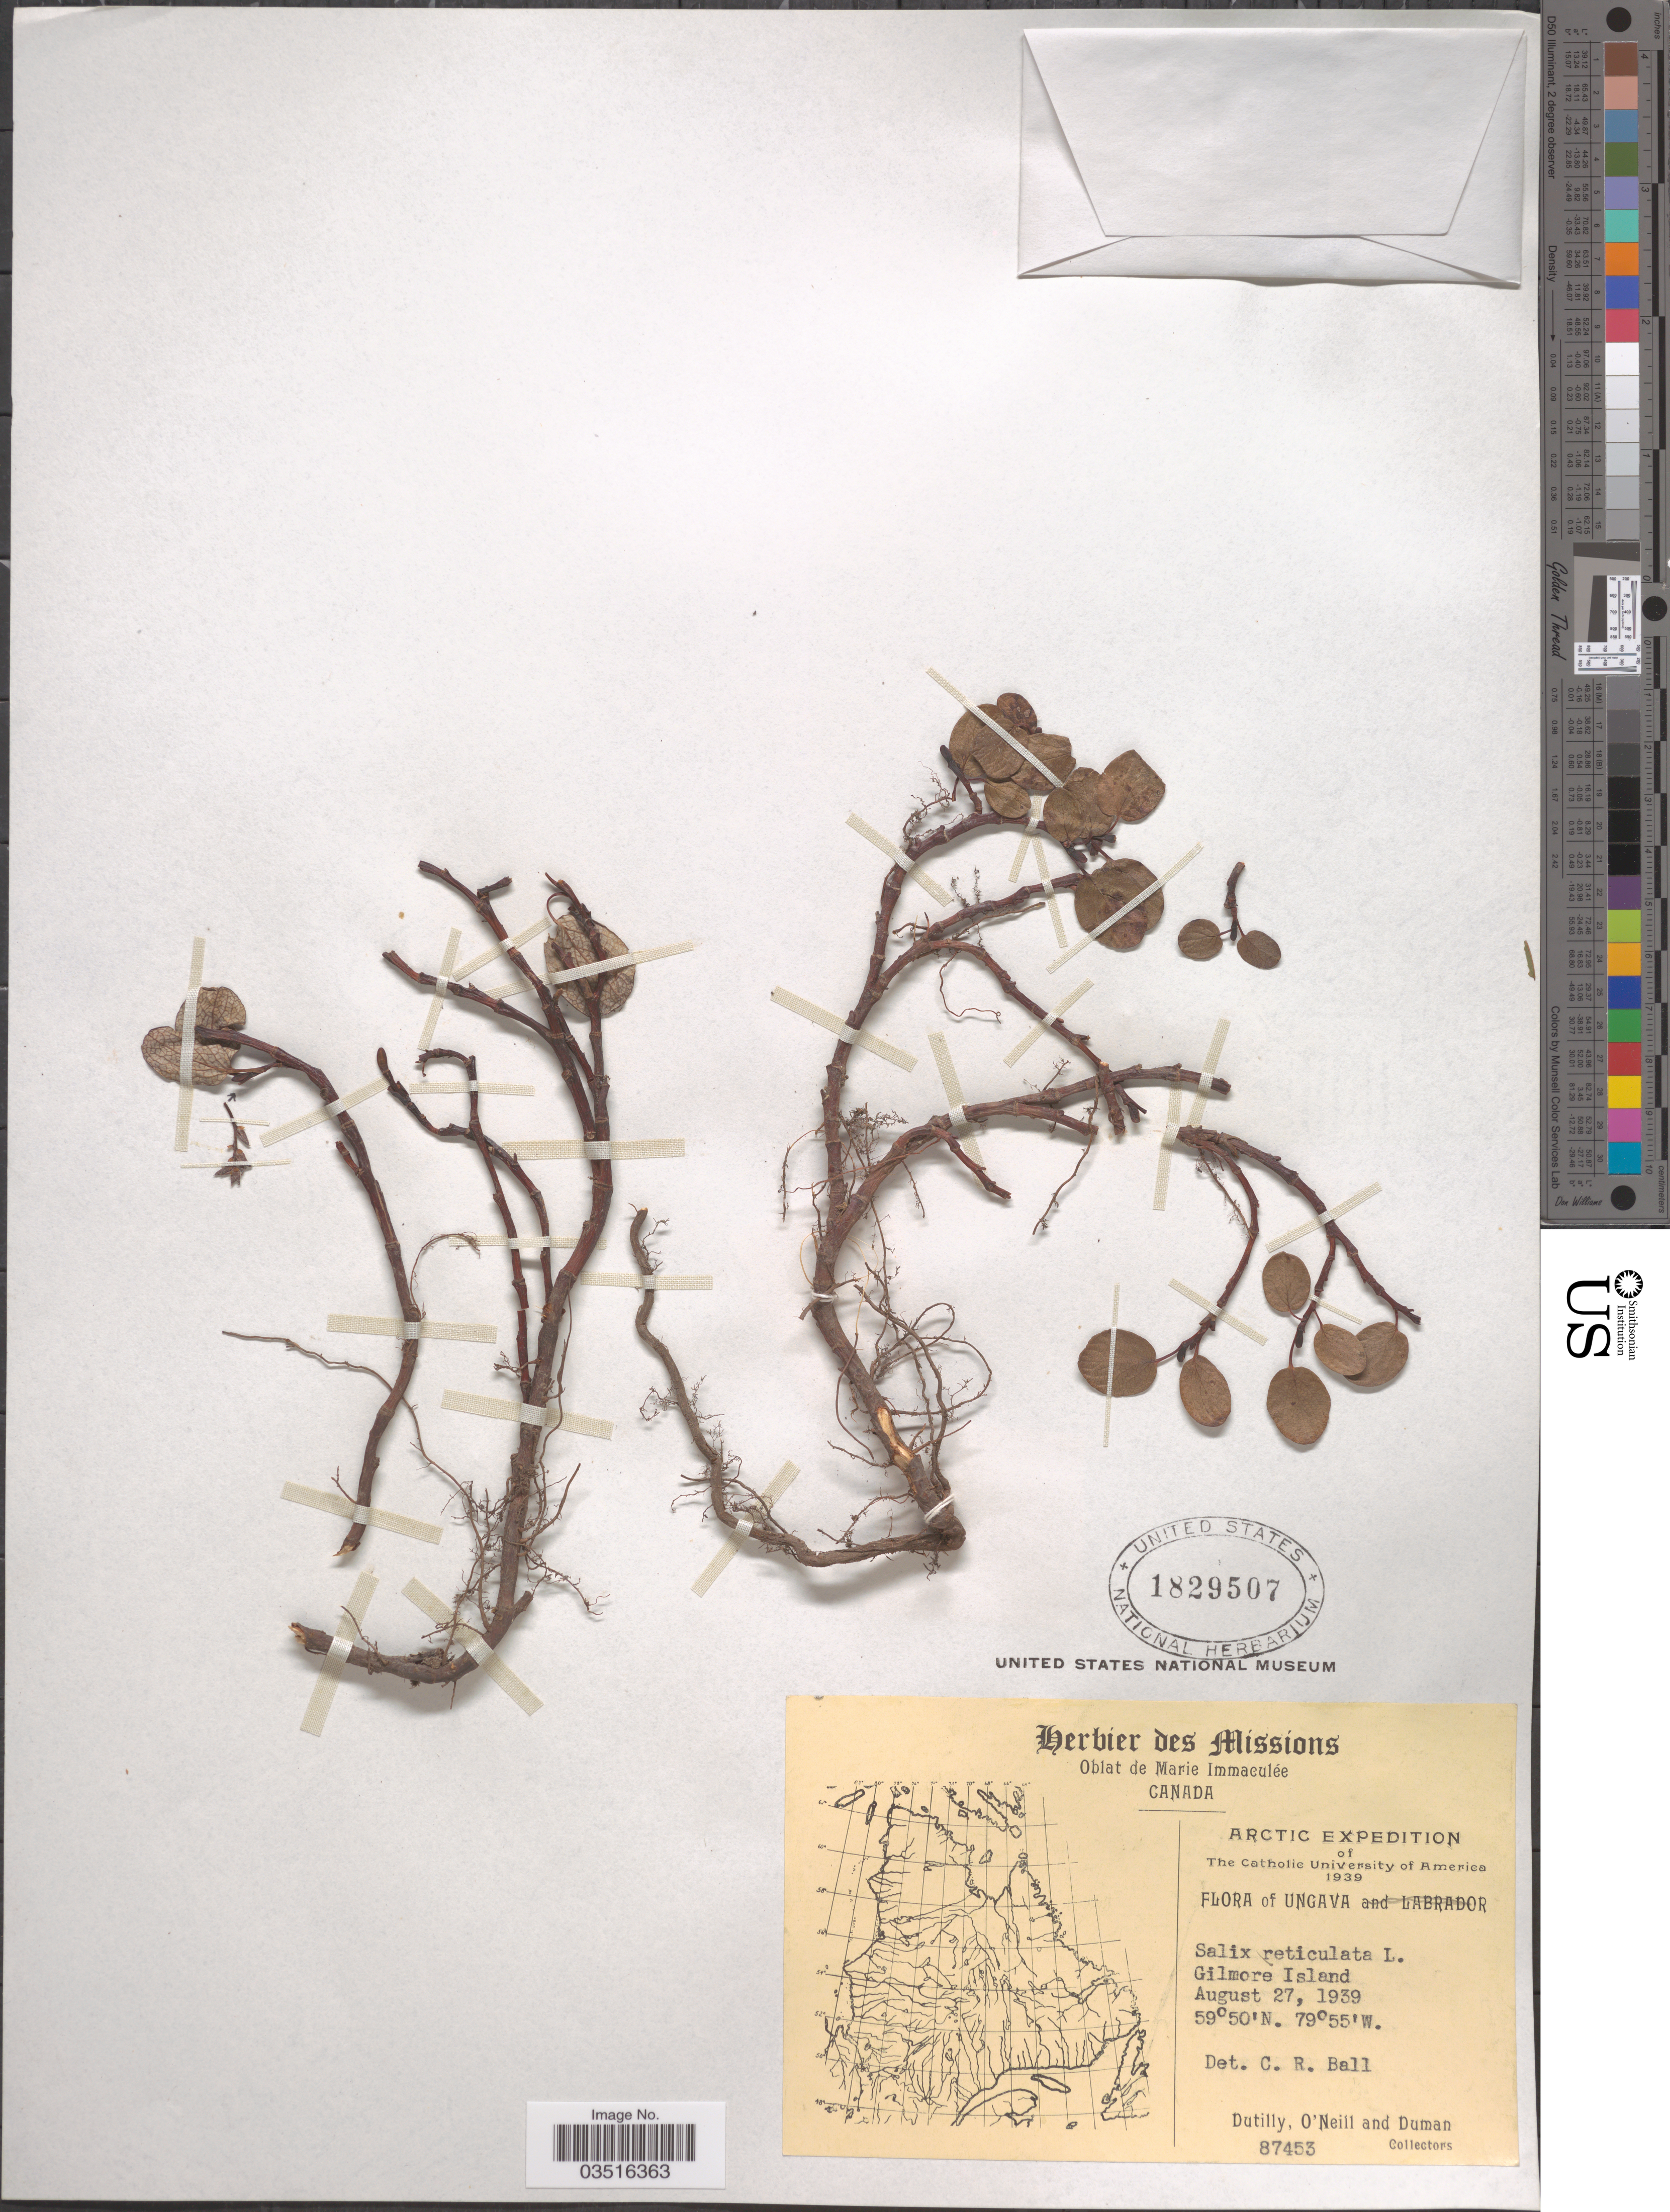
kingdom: Plantae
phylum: Tracheophyta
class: Magnoliopsida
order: Malpighiales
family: Salicaceae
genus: Salix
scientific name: Salix reticulata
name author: L.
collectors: -. Dutilly, O' Neill & -. Duman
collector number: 87453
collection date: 1939-08-27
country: Canada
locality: Ungava. Gilmore Island.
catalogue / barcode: US 1829507